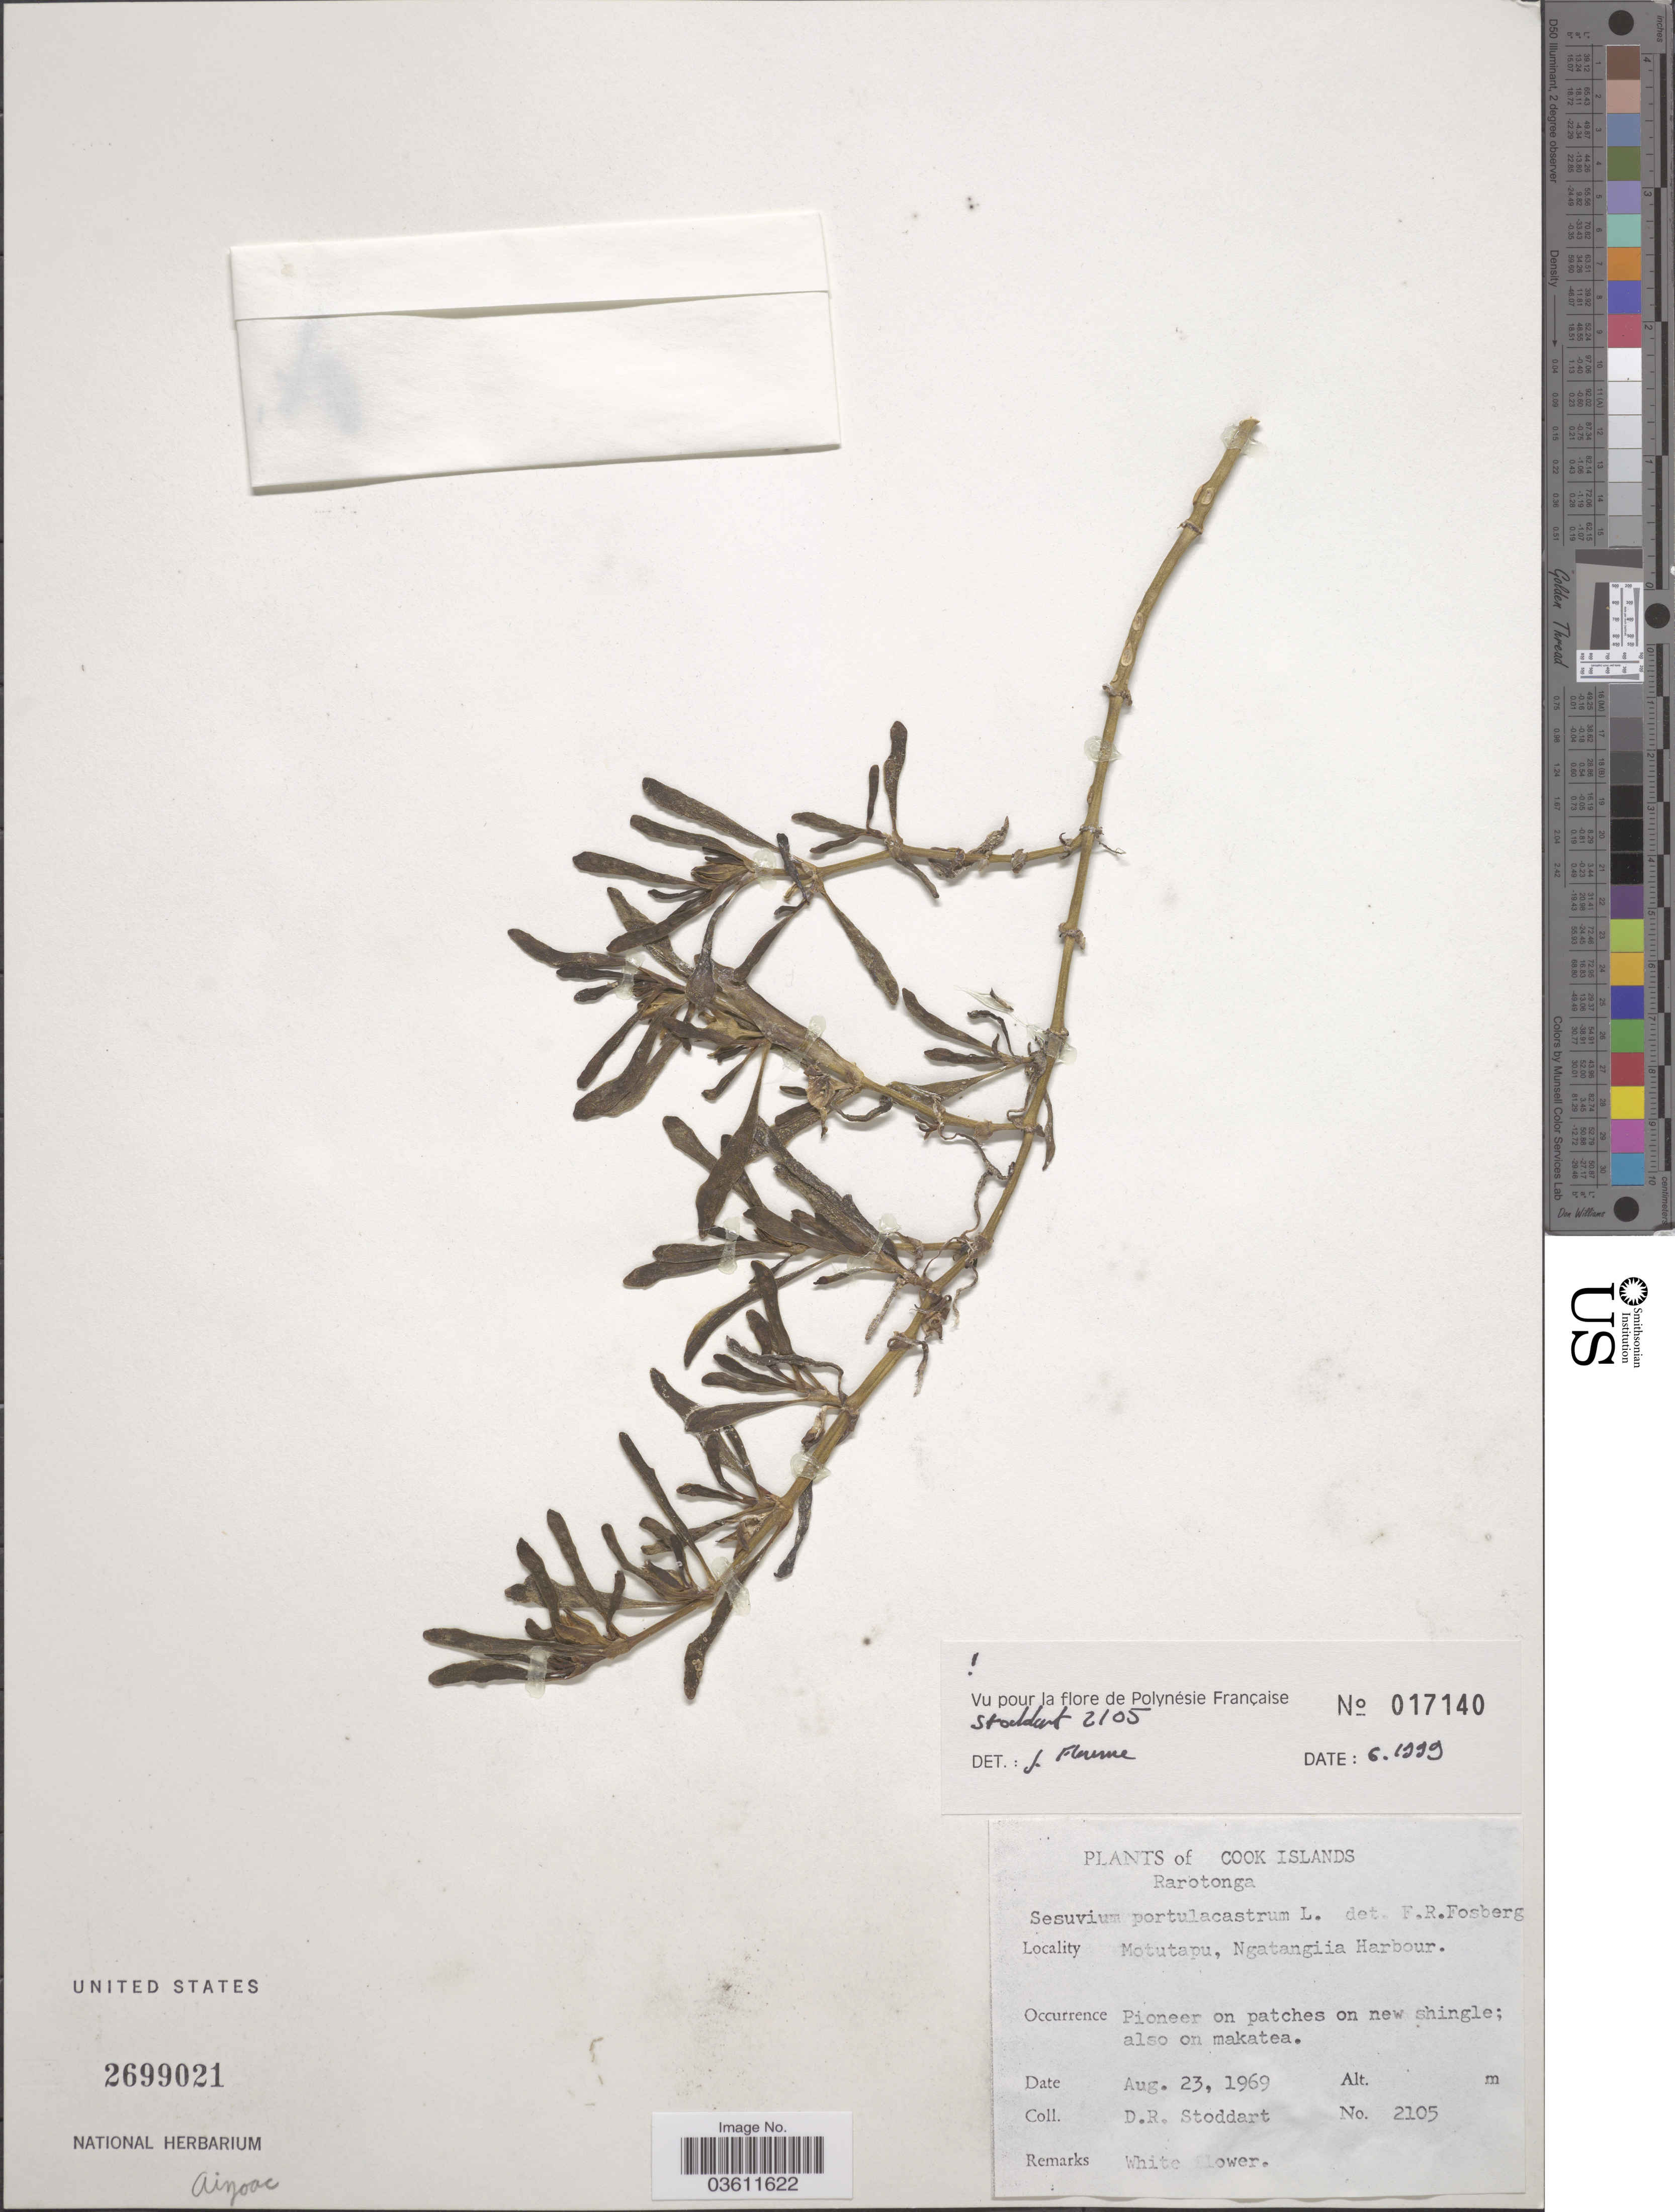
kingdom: Plantae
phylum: Tracheophyta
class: Magnoliopsida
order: Caryophyllales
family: Aizoaceae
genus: Sesuvium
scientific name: Sesuvium portulacastrum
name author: (L.) L.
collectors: D. R. Stoddart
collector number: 2105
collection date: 1969-08-23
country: Cook Islands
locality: Rarotonga. Matutapu, Ngatangiia Harbour.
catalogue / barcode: US 2699021